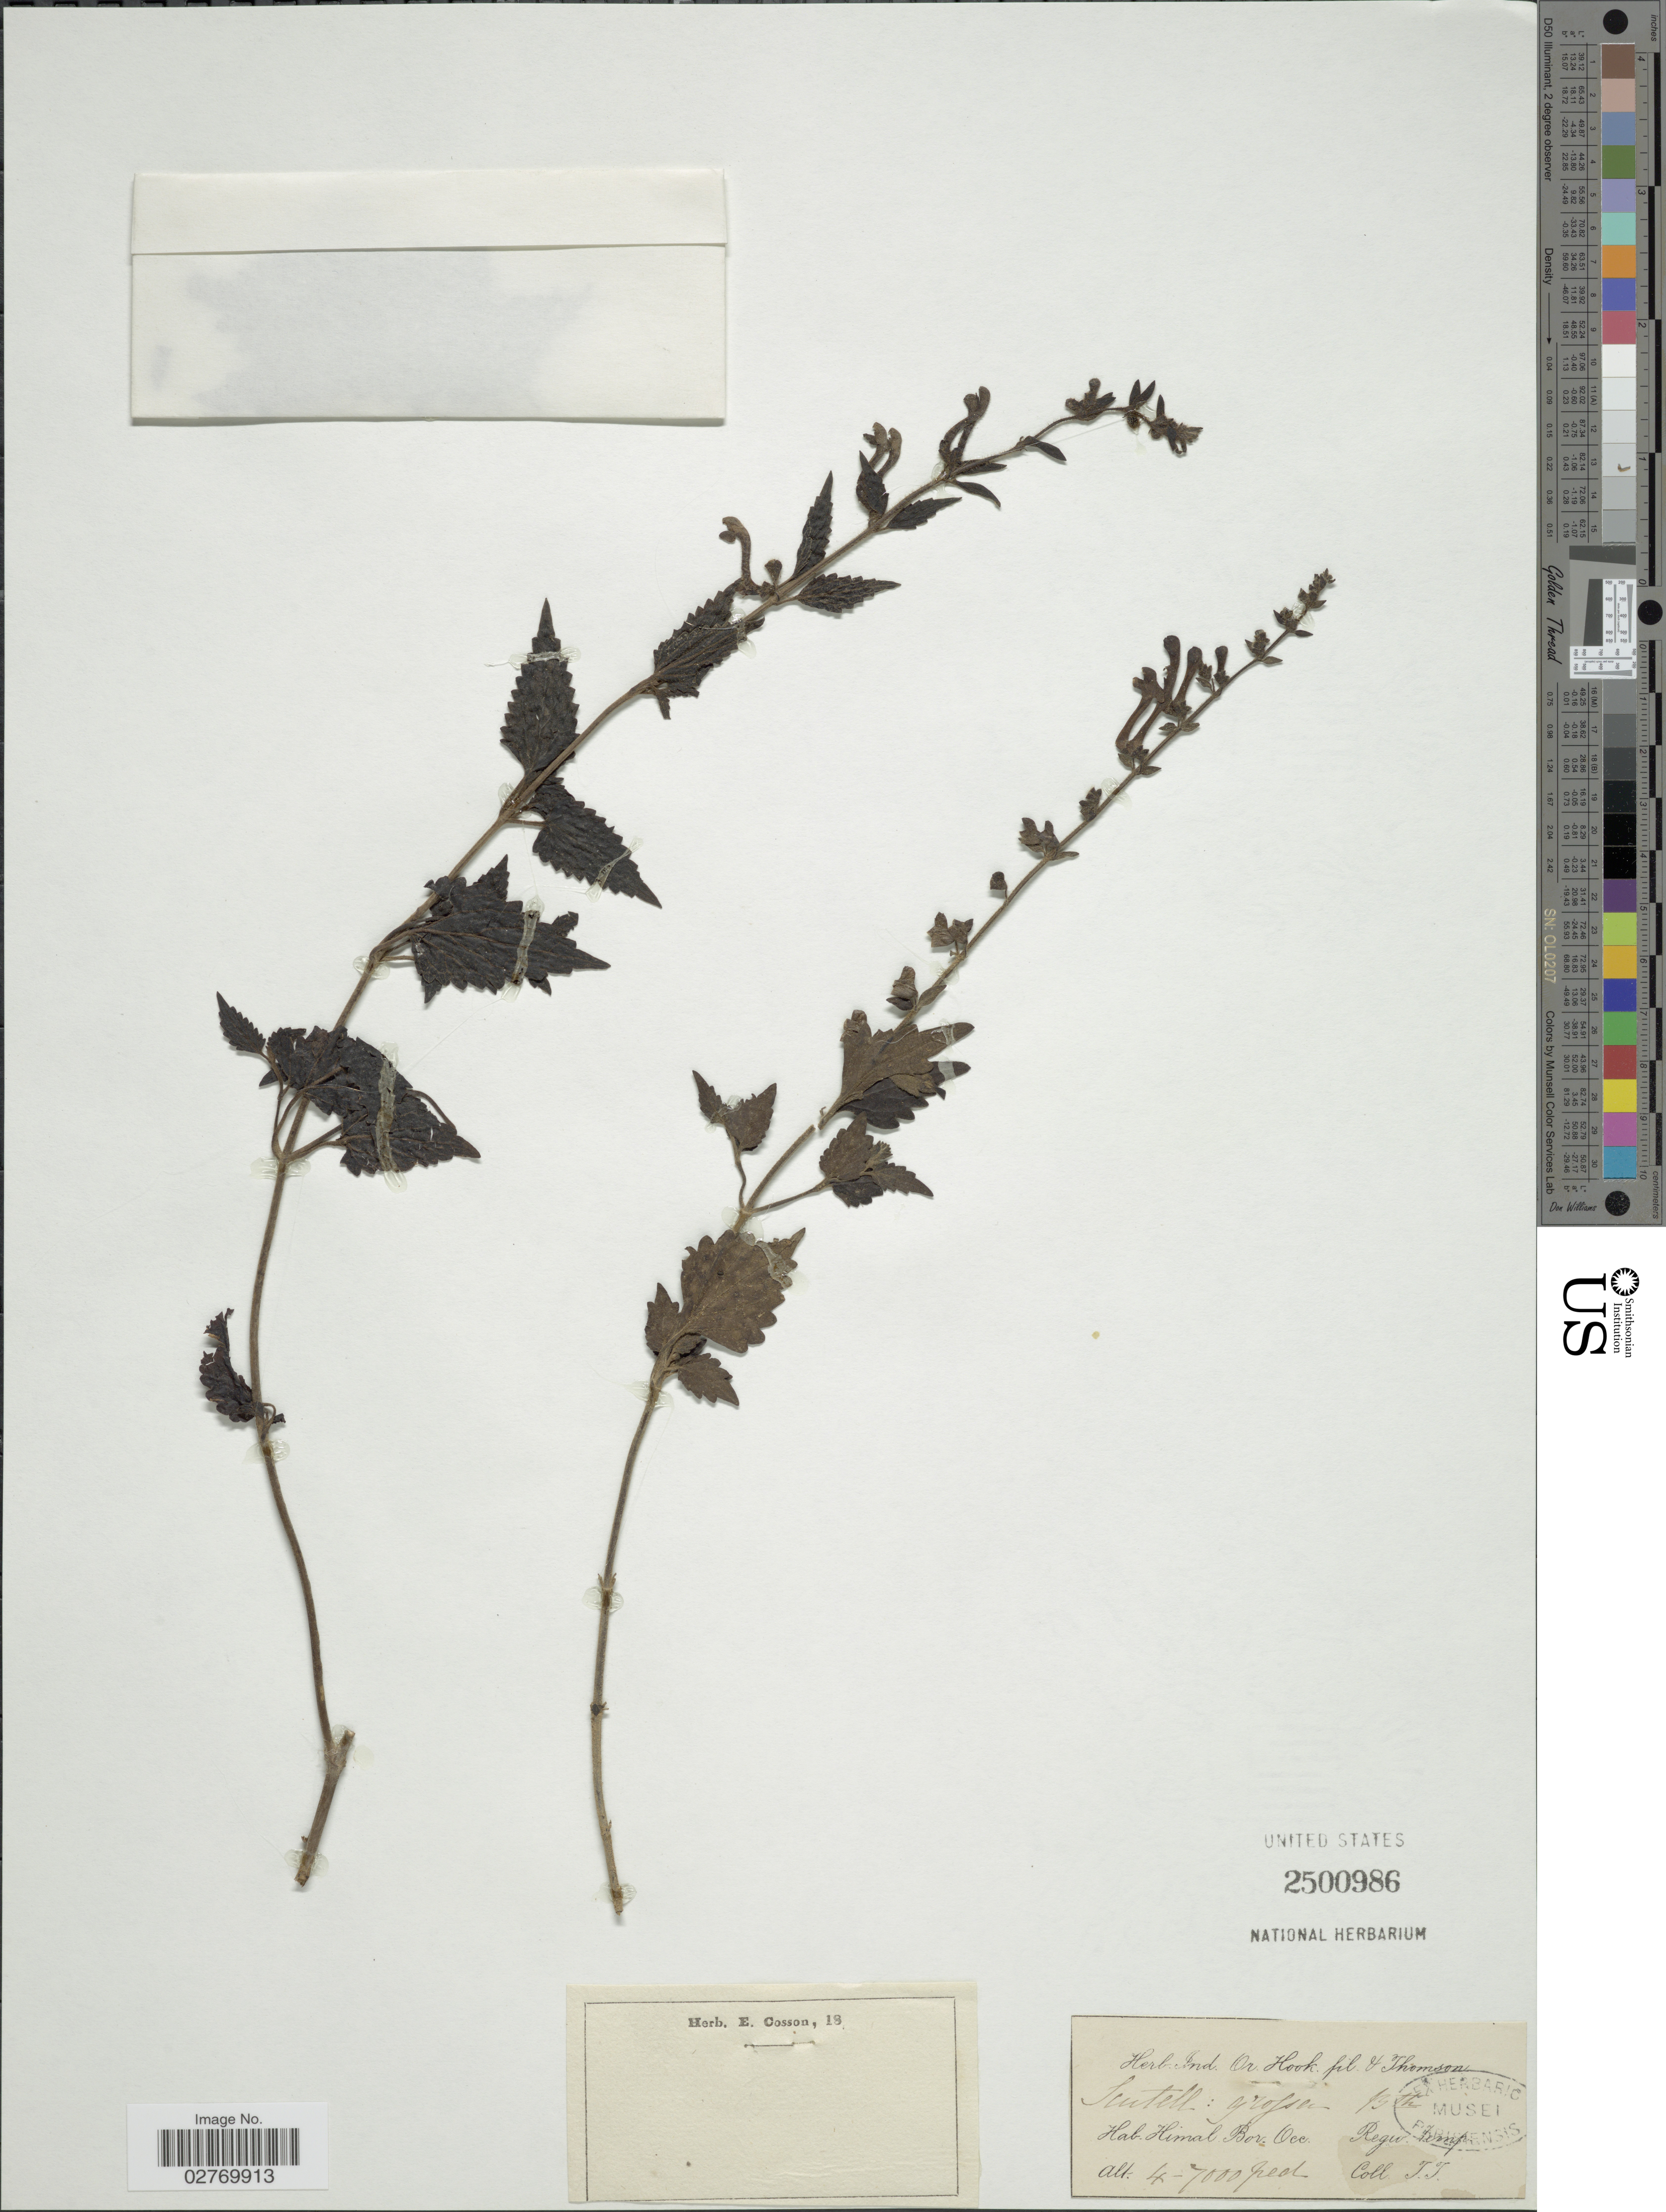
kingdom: Plantae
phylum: Tracheophyta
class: Magnoliopsida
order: Lamiales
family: Lamiaceae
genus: Scutellaria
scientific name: Scutellaria grossa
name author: Wall.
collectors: T. Thomson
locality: Himal Bor. Occ. Regio. Temp.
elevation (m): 1219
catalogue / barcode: US 2500986